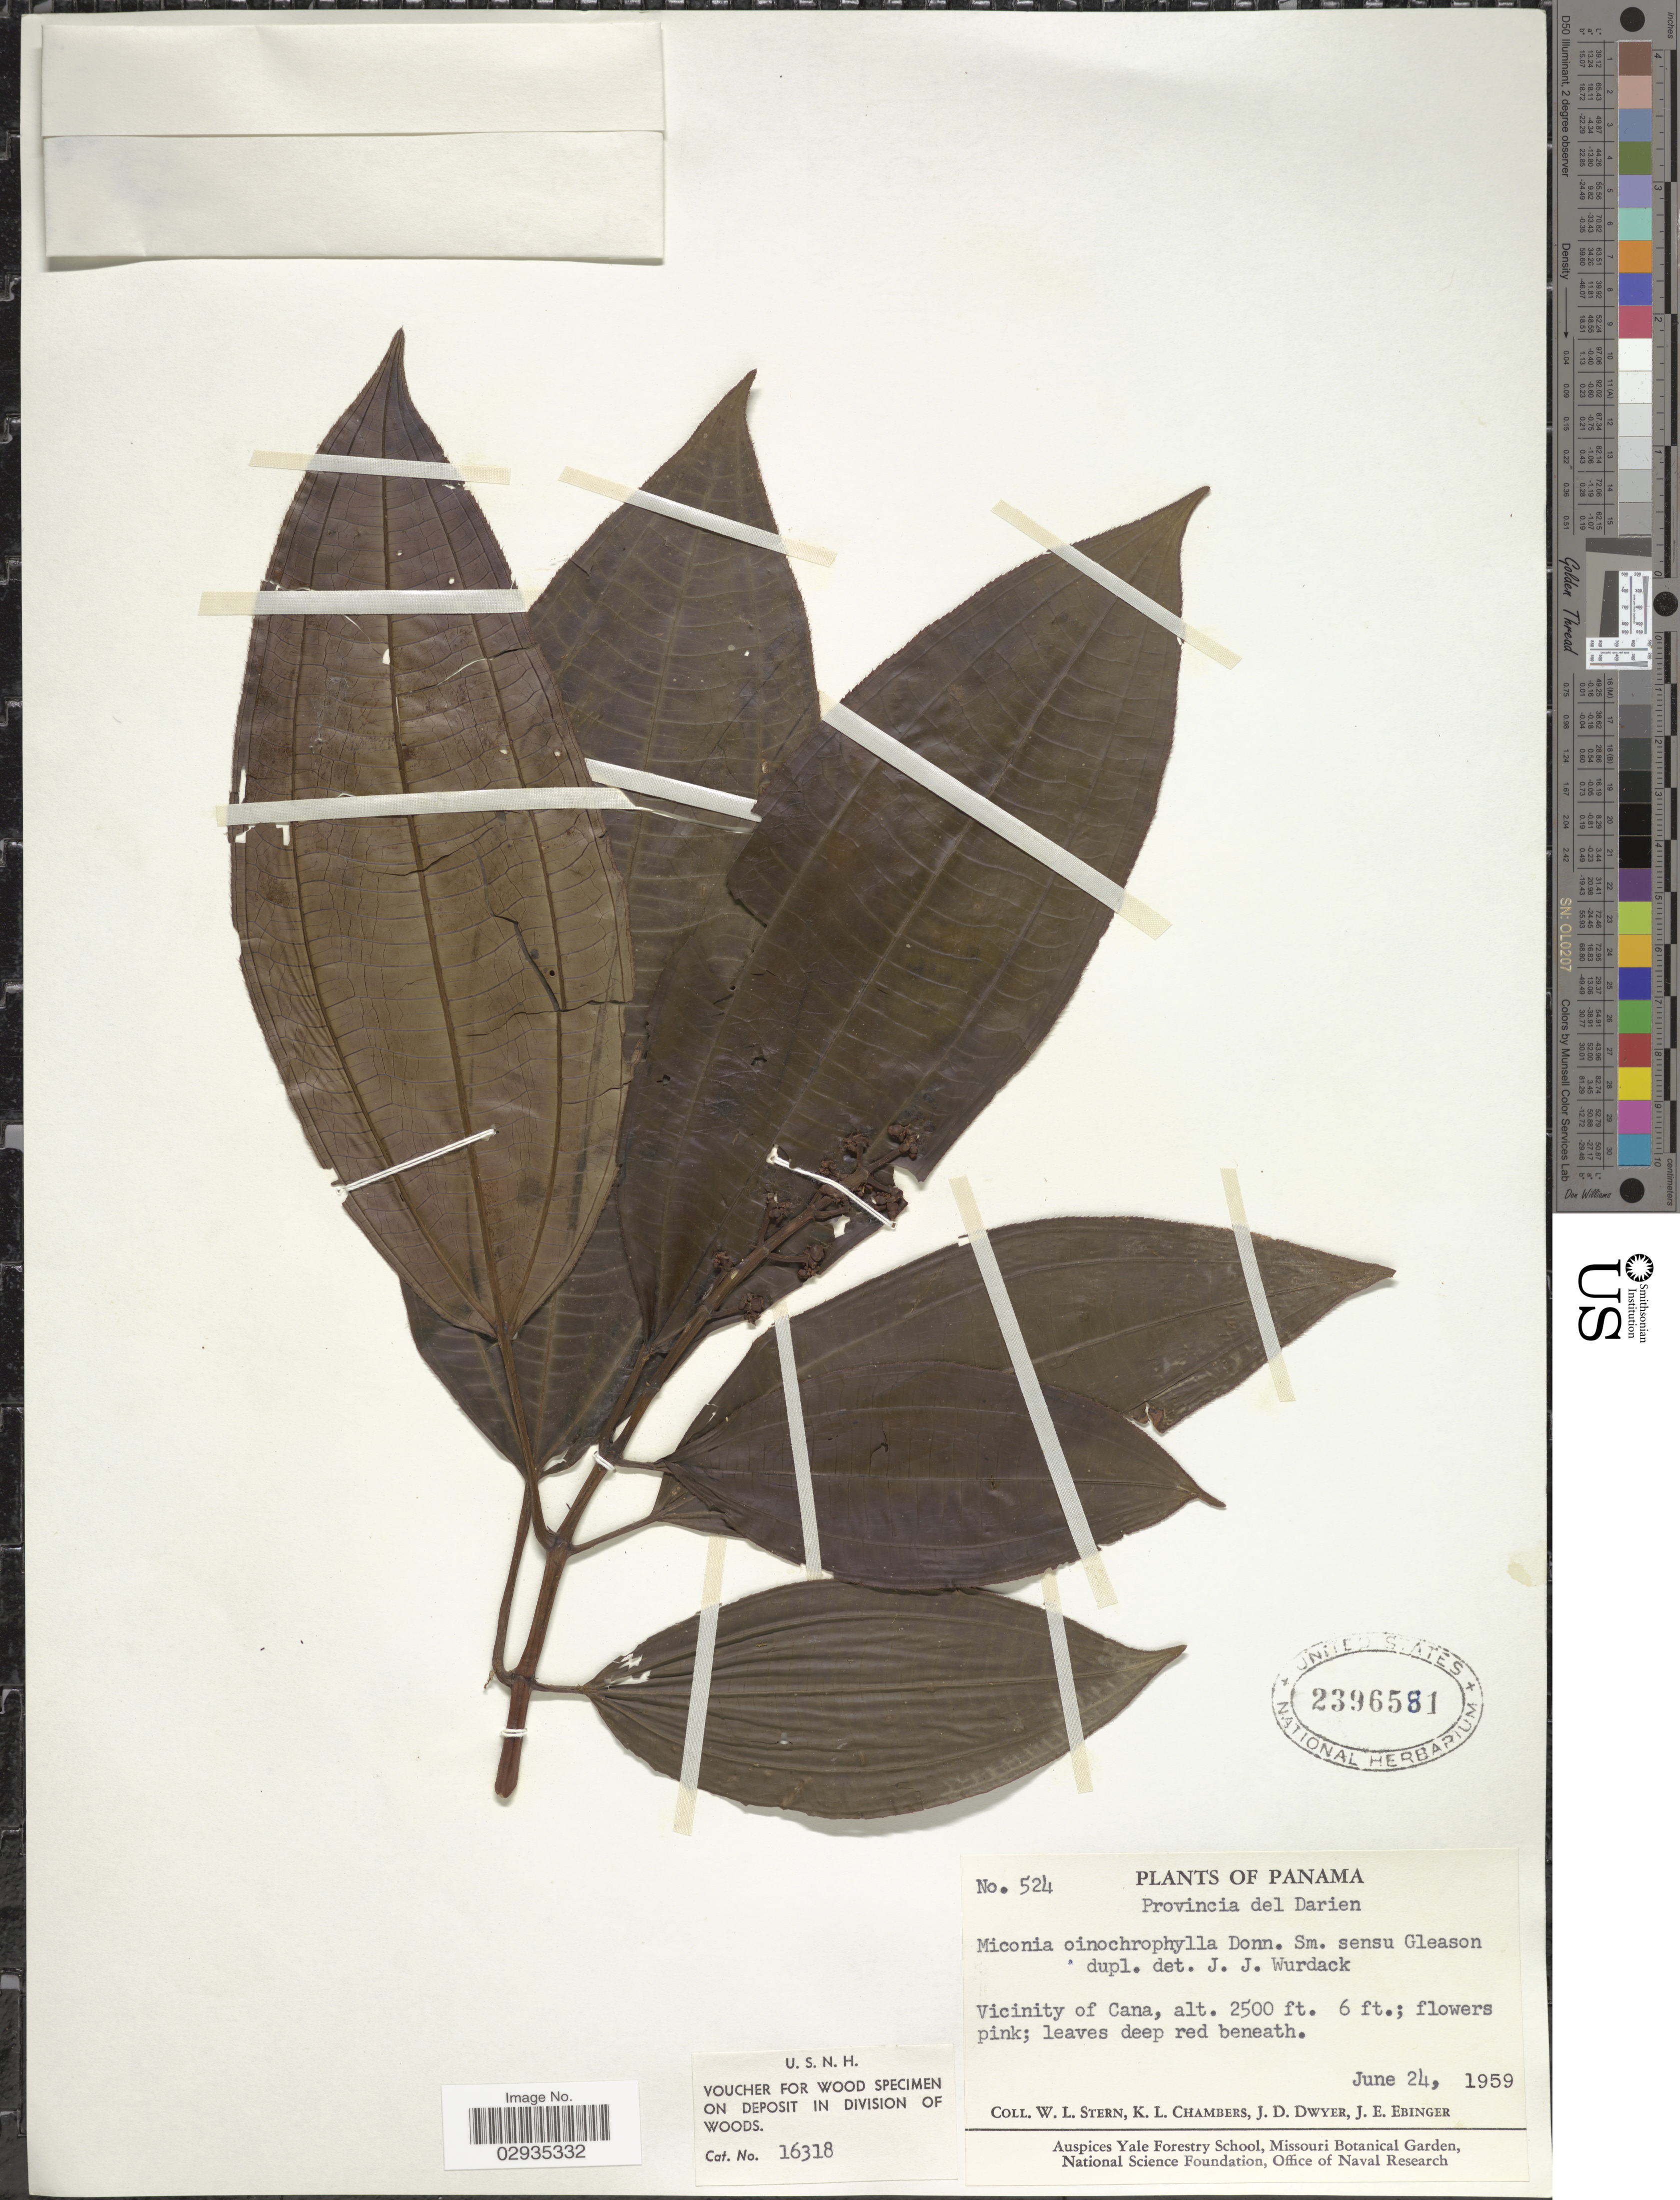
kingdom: Plantae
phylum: Tracheophyta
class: Magnoliopsida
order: Myrtales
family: Melastomataceae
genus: Miconia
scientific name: Miconia oinochrophylla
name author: Donn. Sm.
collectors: W. L. Stern, K. Chambers, J. D. Dwyer & J. Ebinger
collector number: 524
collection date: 1959-06-24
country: Panama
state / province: Darién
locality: Vicinity of Cana.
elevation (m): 762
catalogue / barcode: US 2396581